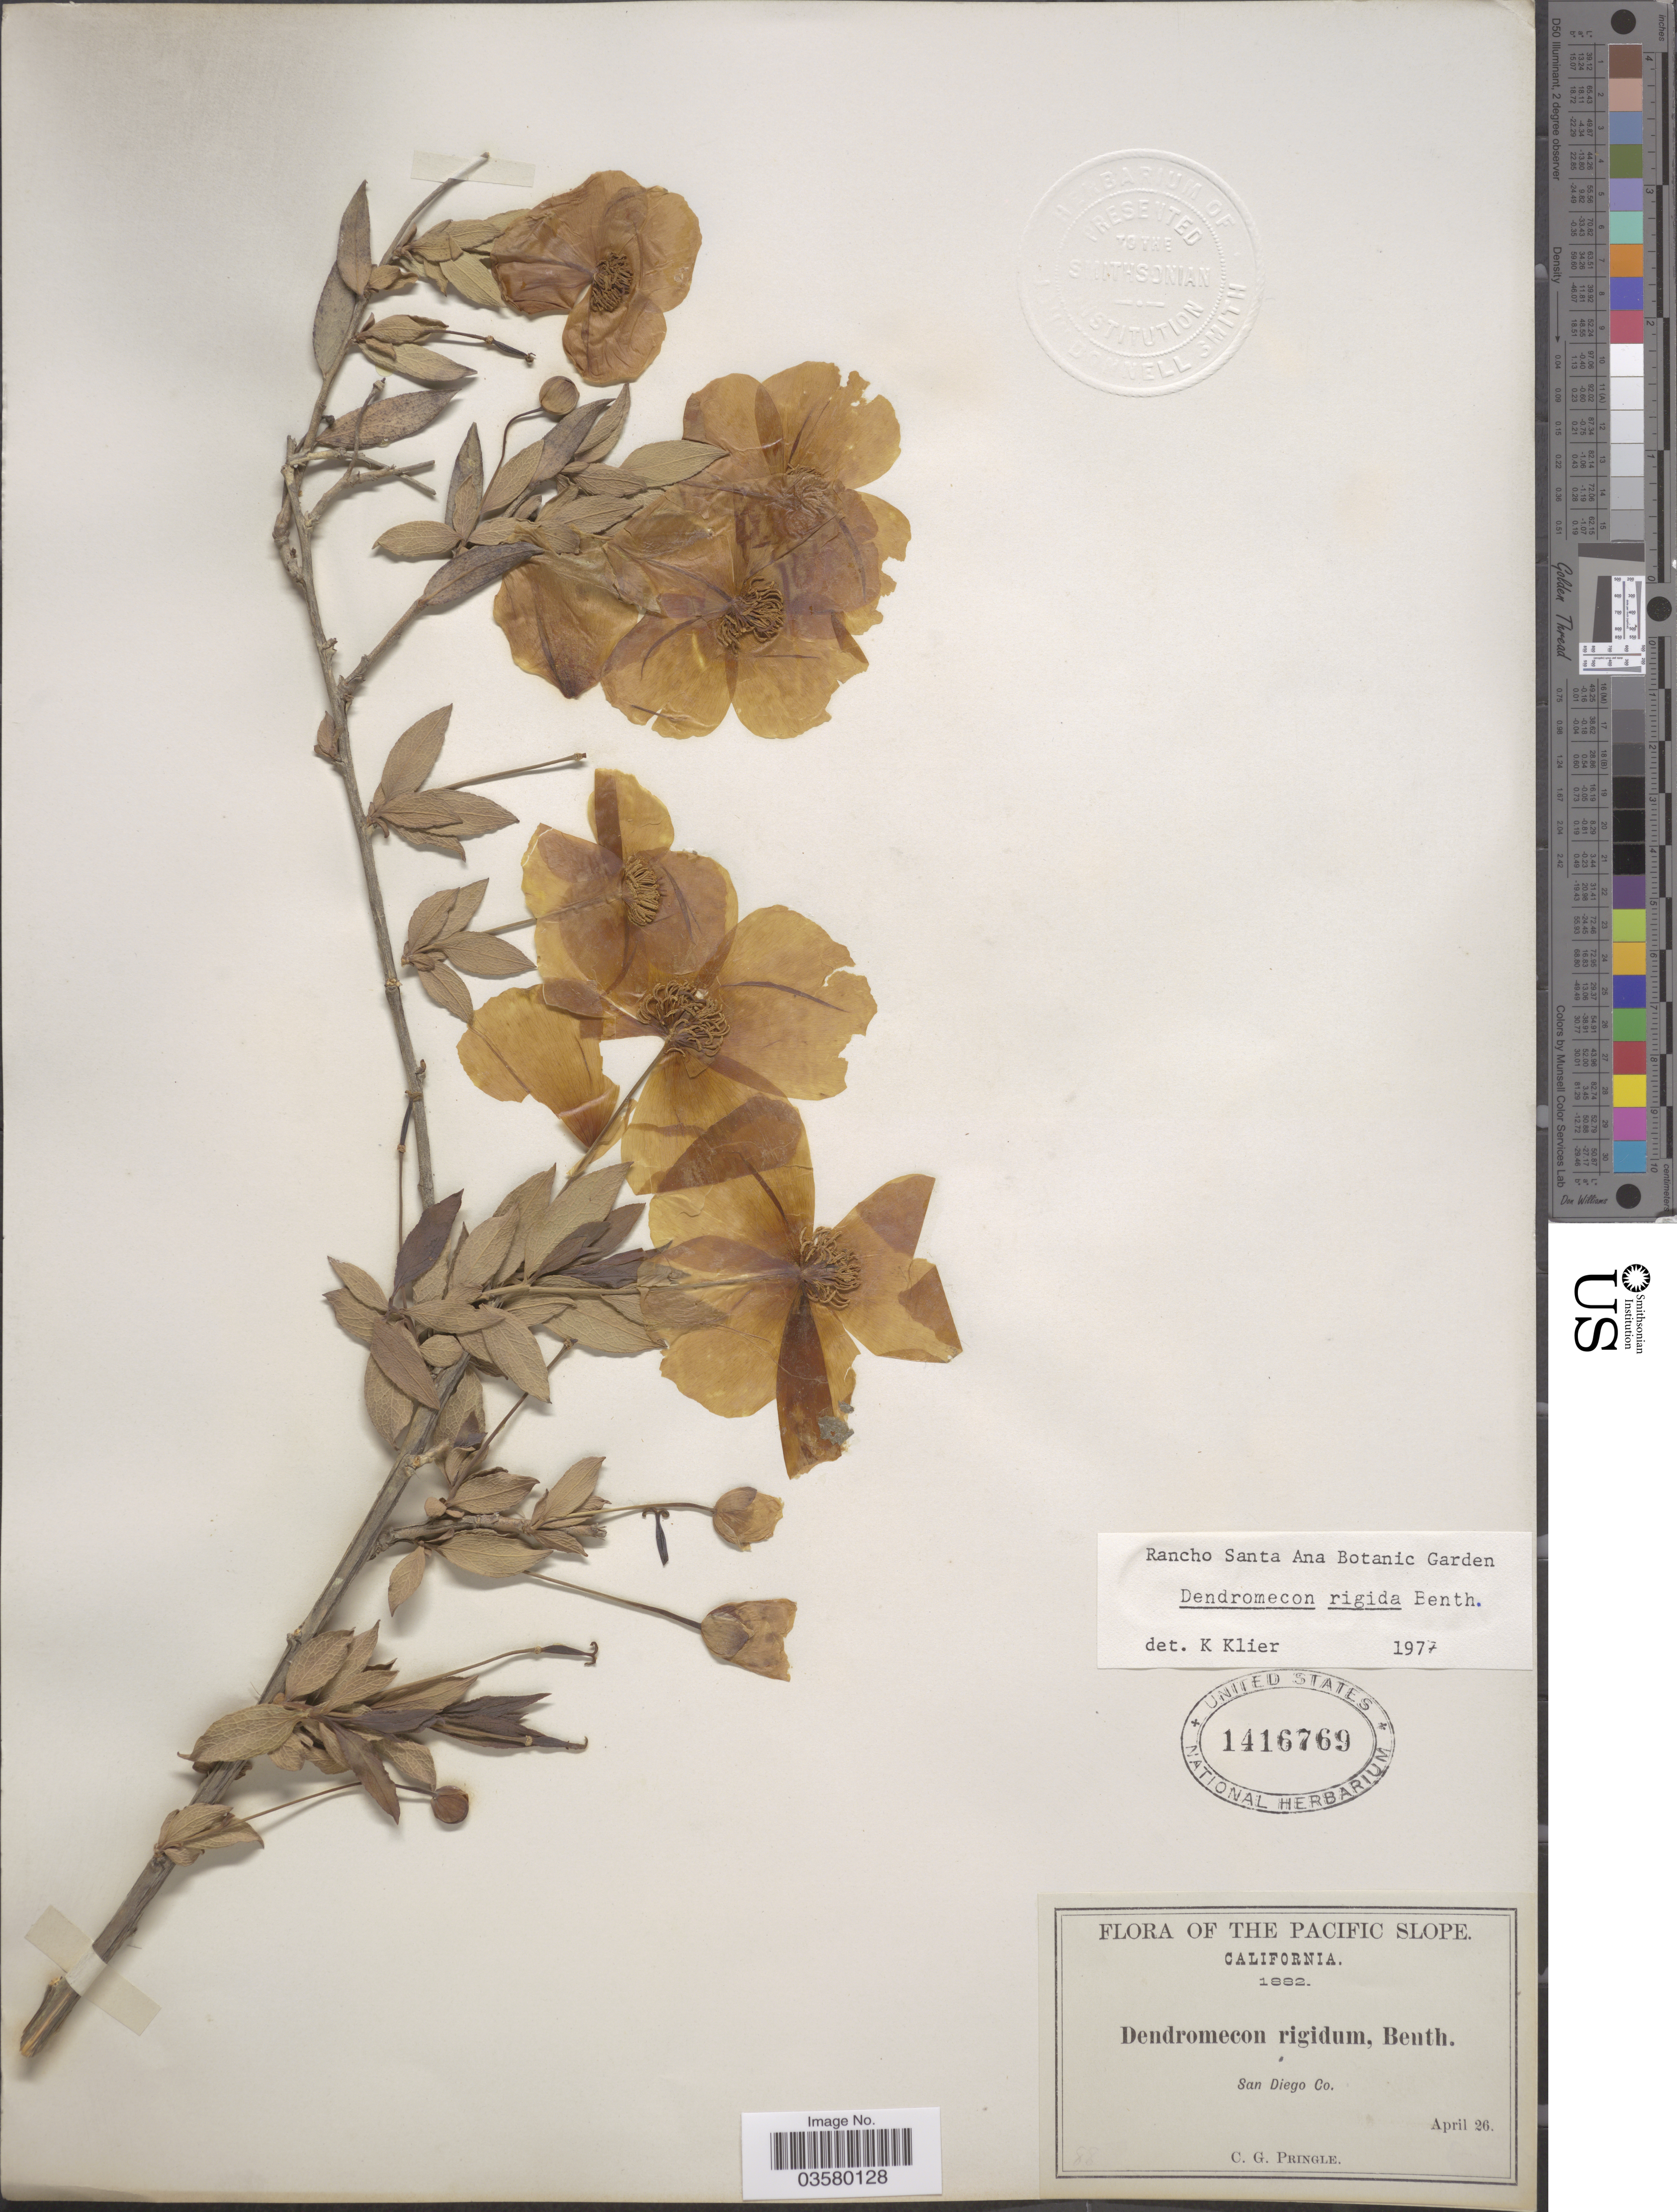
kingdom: Plantae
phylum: Tracheophyta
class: Magnoliopsida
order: Ranunculales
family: Papaveraceae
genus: Dendromecon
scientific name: Dendromecon rigida subsp. rigida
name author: Benth.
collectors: C. G. Pringle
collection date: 1882-04-26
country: United States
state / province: California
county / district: San Diego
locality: The Pacific Slope. San Diego Co.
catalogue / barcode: US 1416769